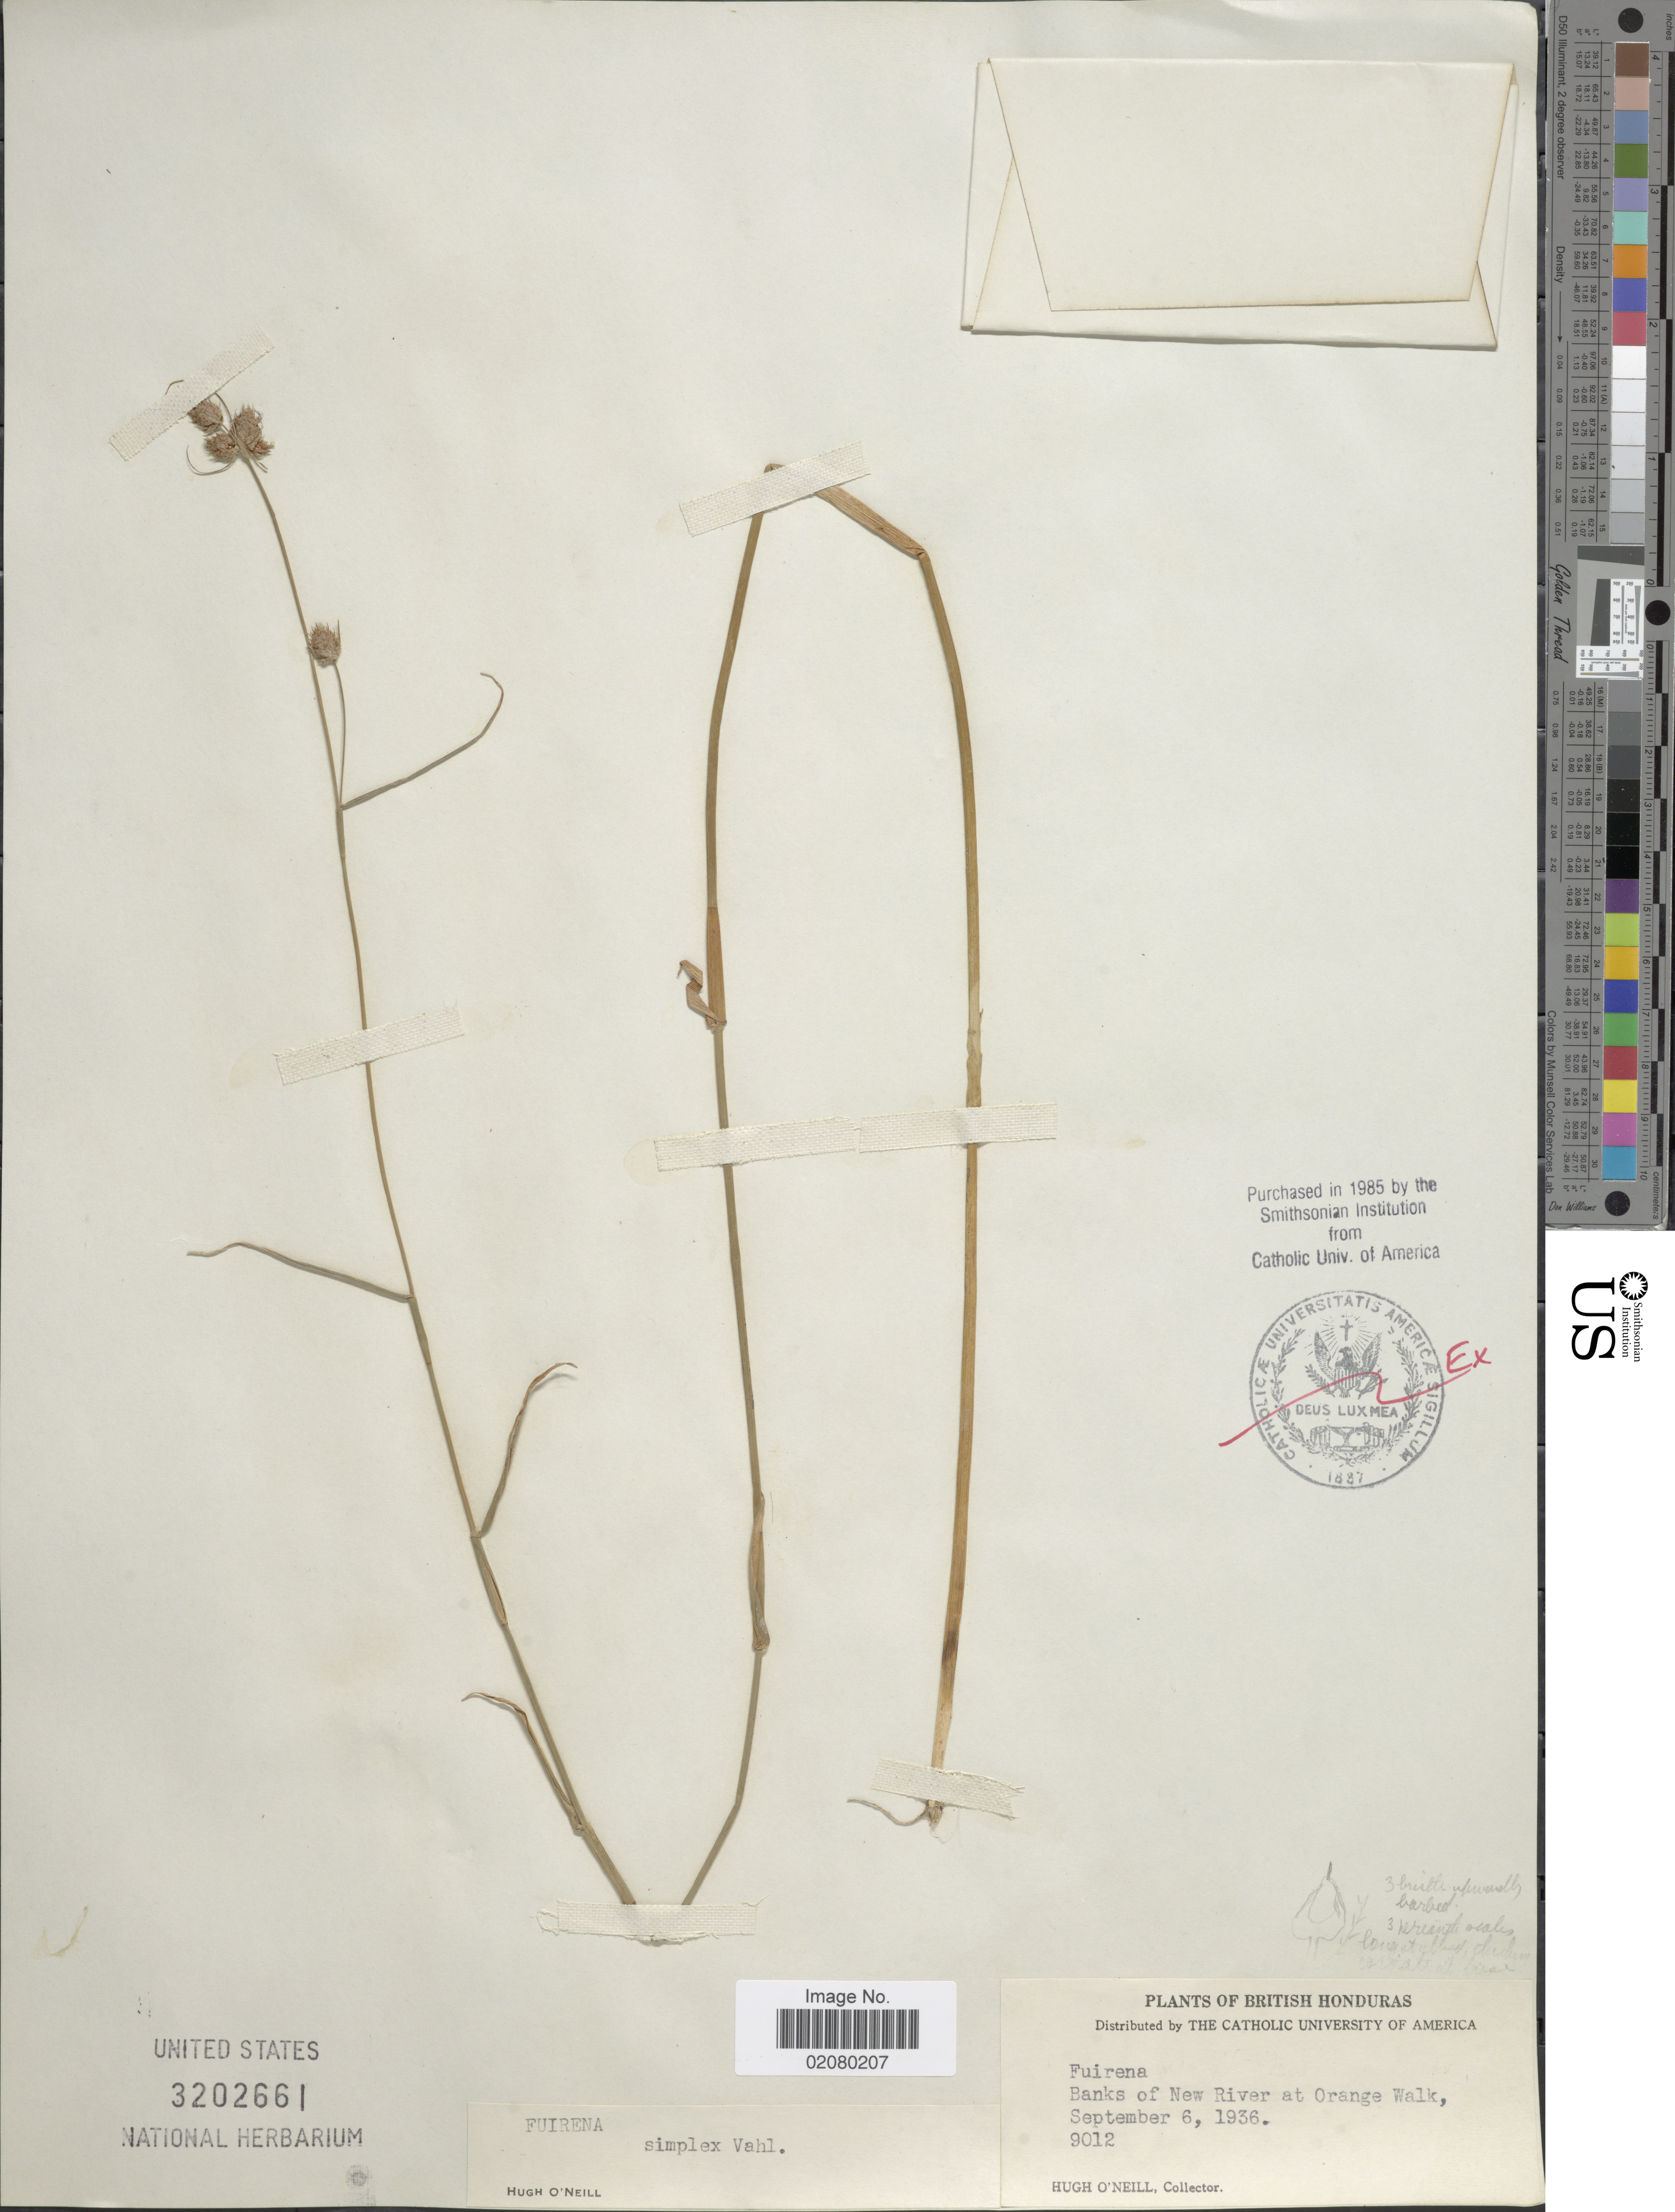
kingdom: Plantae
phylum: Tracheophyta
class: Liliopsida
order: Poales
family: Cyperaceae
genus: Fuirena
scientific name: Fuirena simplex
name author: Vahl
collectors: H. O'Neill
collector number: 9012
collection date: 1936-09-06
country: Belize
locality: Banks of New River at Orange Walk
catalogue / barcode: US 3202661